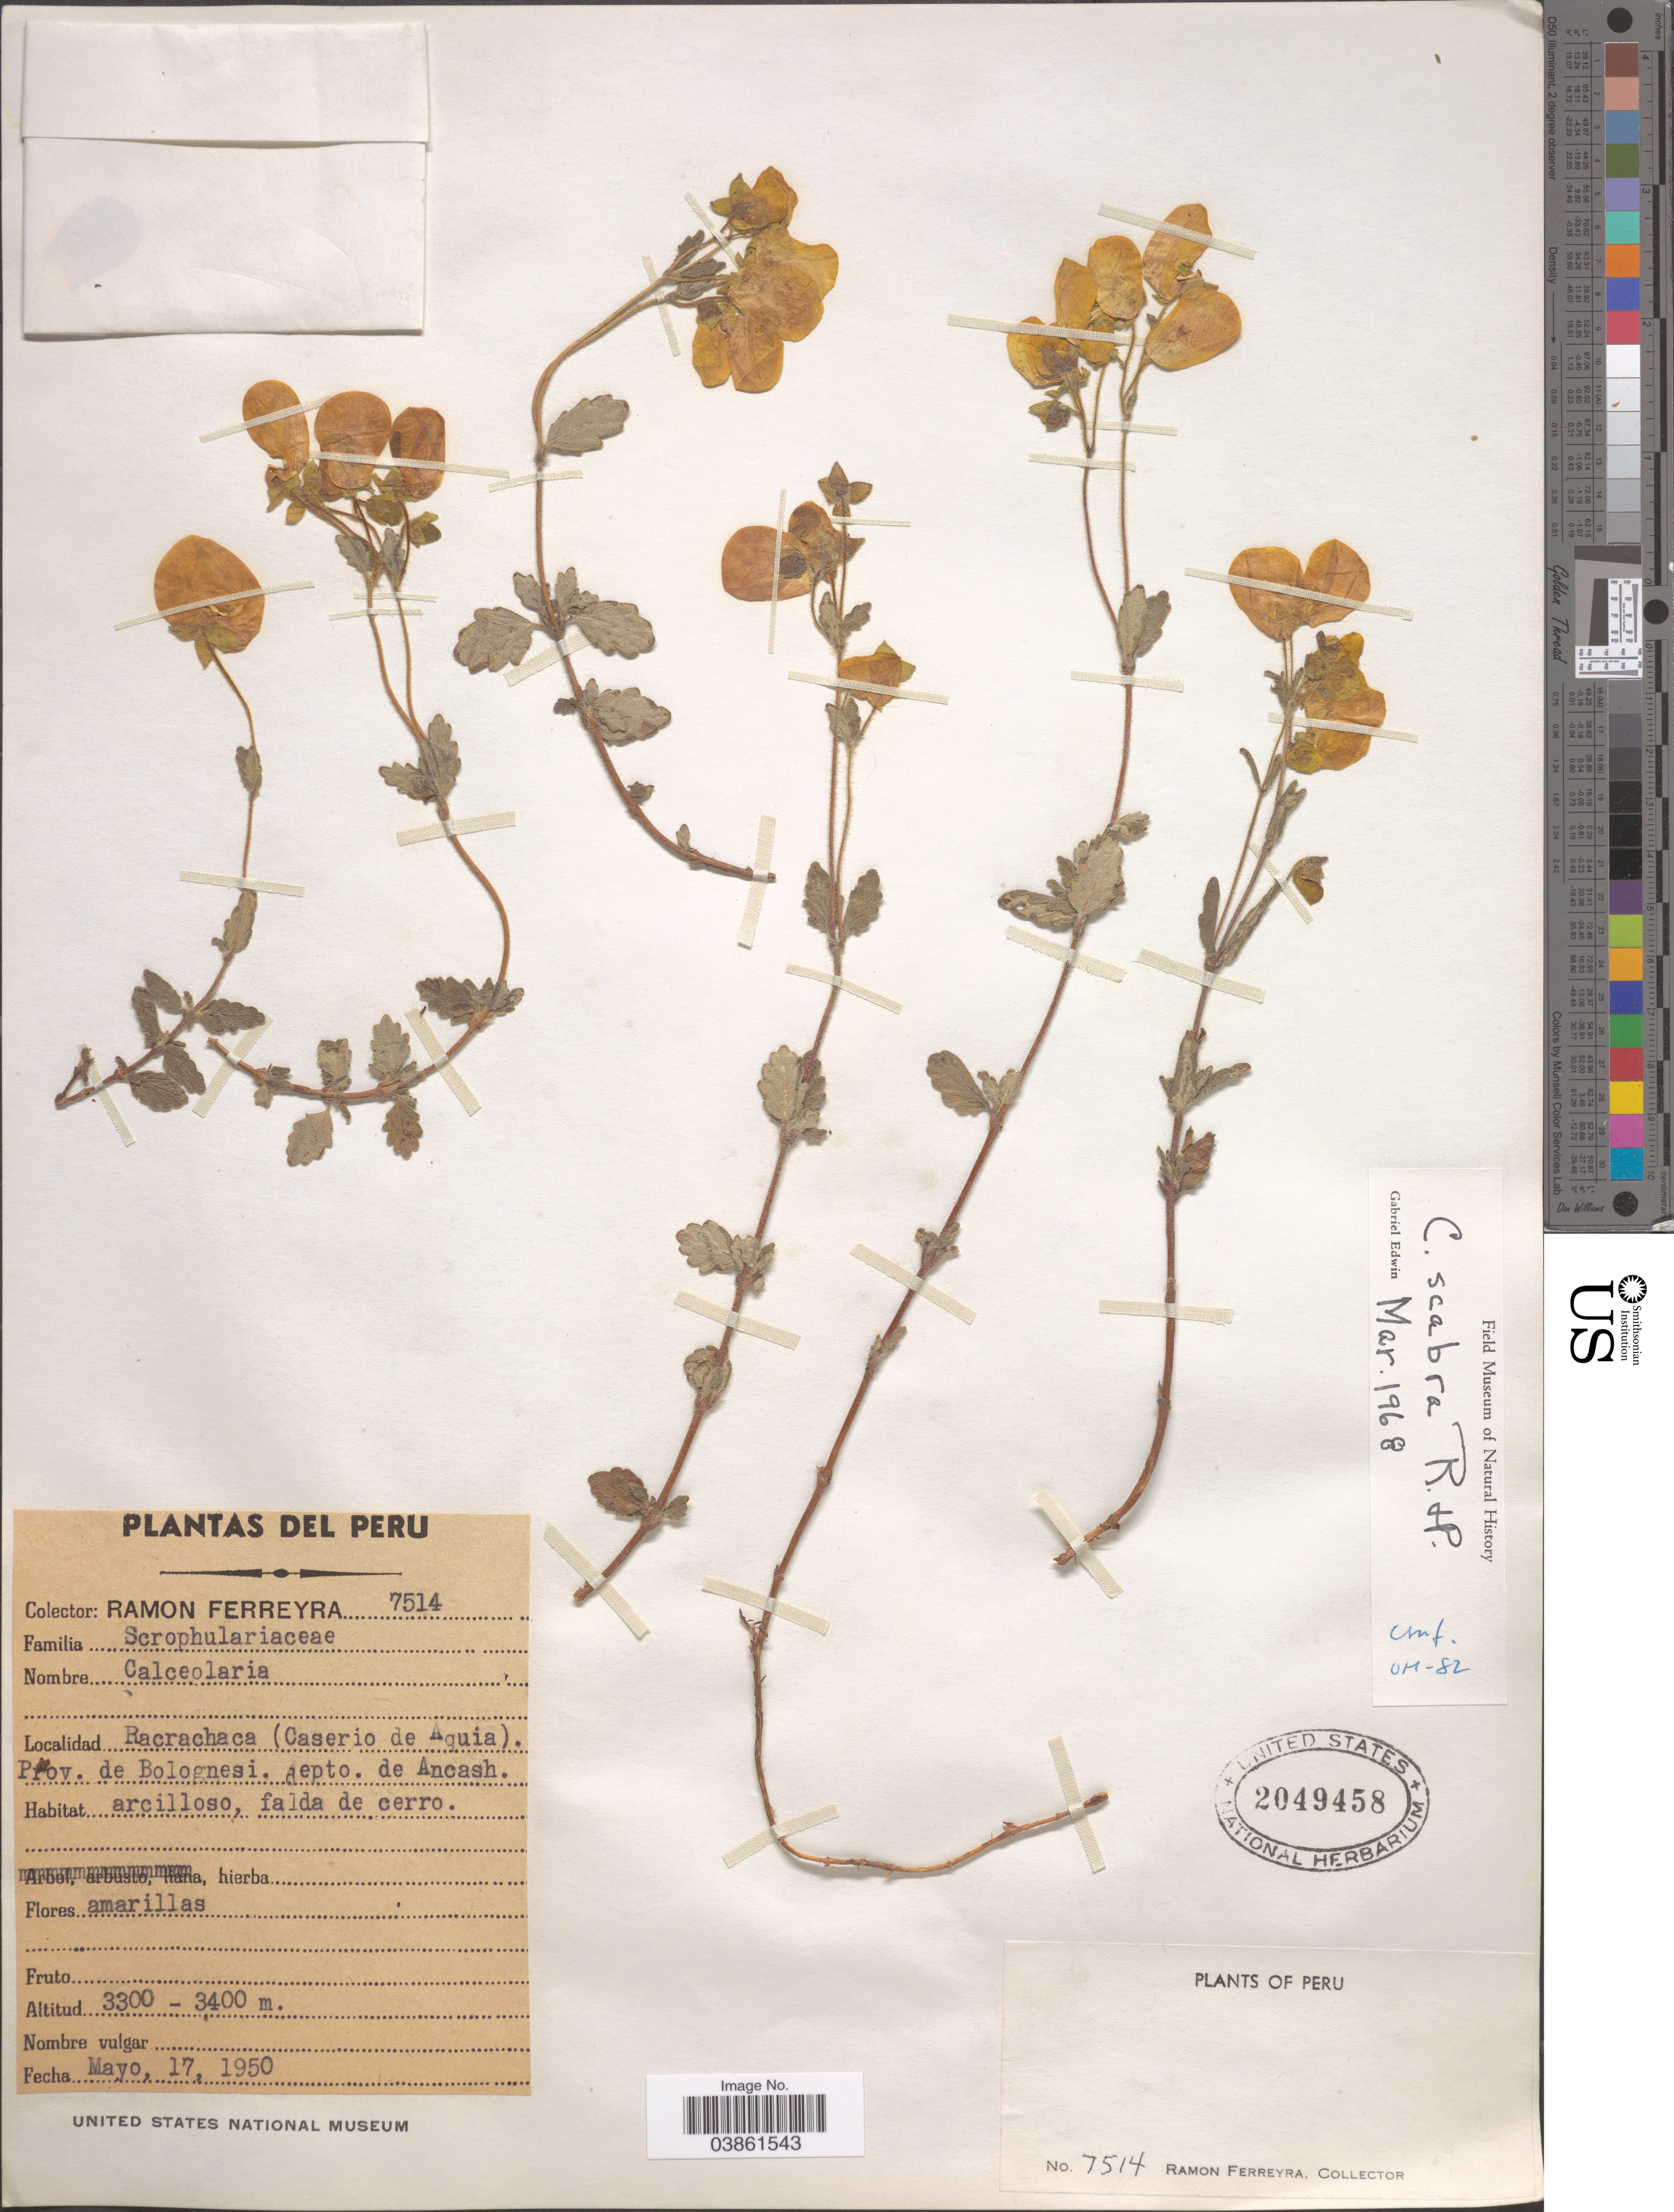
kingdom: Plantae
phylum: Tracheophyta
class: Magnoliopsida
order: Lamiales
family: Calceolariaceae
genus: Calceolaria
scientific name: Calceolaria scabra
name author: Ruiz & Pav.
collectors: R. A. Ferreyra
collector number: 7514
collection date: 1950-05-17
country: Peru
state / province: Ancash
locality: Racrachaca (Caserio de Aquia). Prov. de Bolognesi. Depto. de Ancash.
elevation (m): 3300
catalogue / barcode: US 2049458